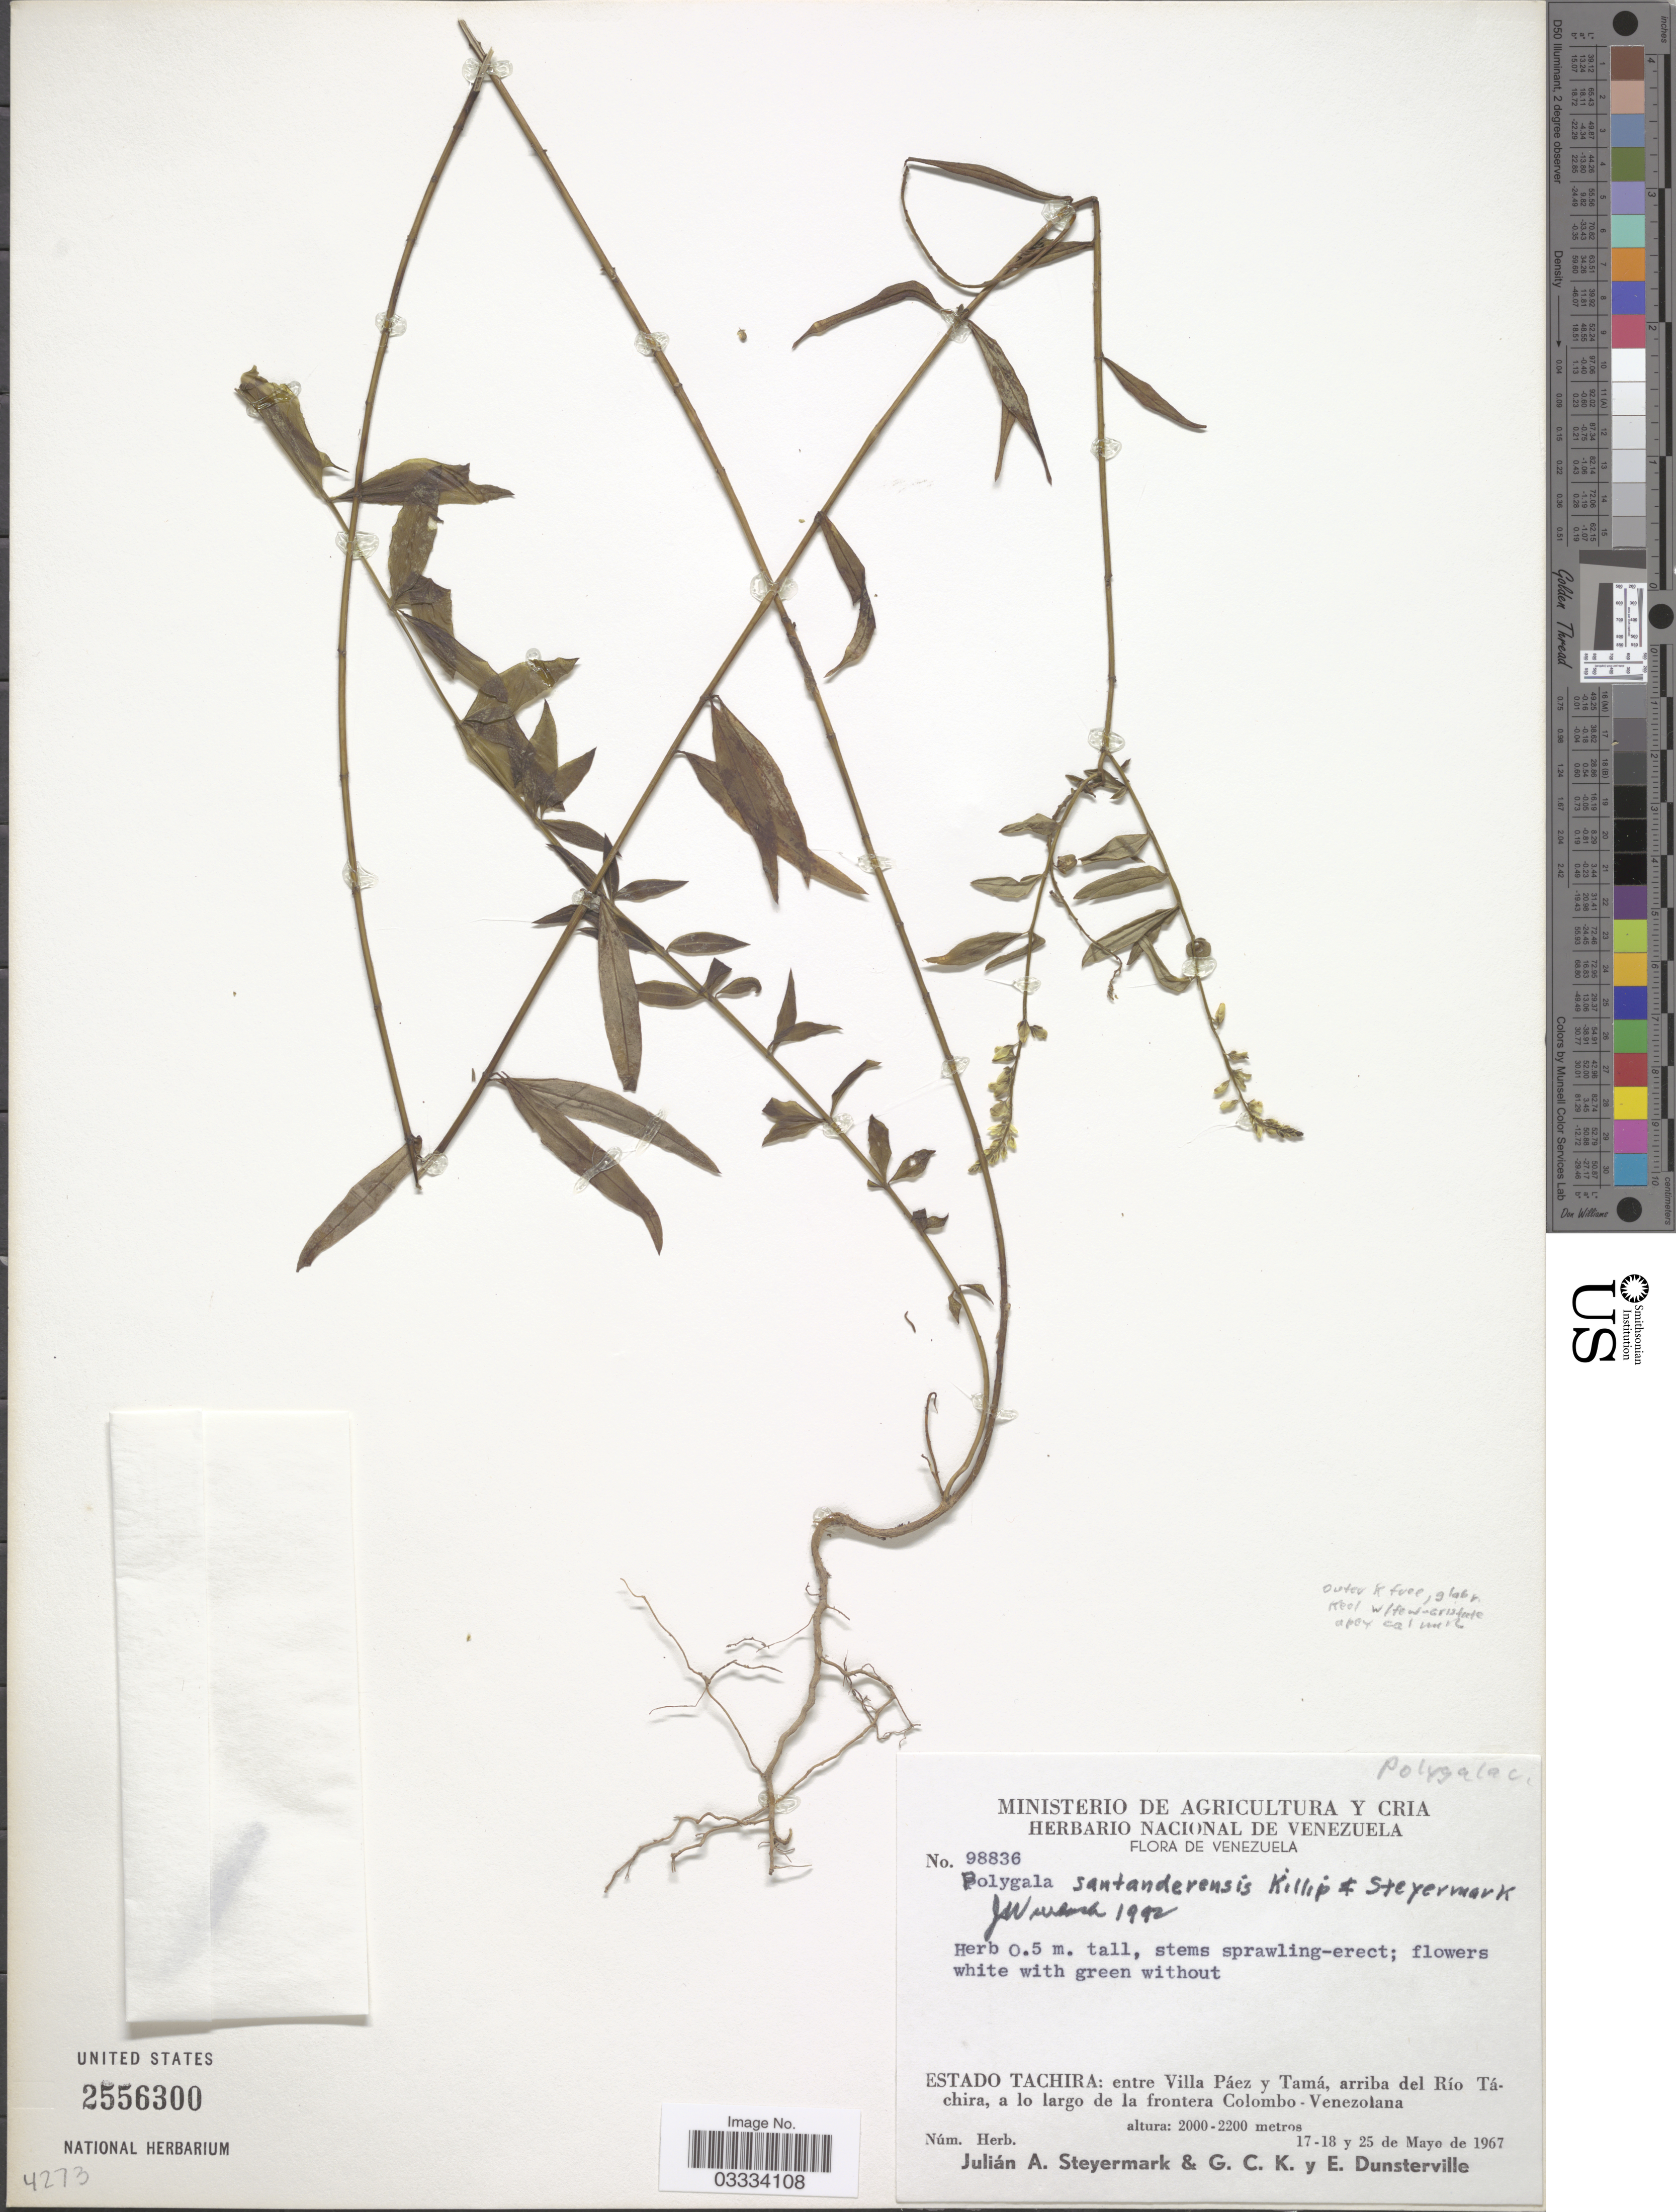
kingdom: Plantae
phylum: Tracheophyta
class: Magnoliopsida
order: Fabales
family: Polygalaceae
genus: Polygala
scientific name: Polygala santanderensis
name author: Killip & Steyerm.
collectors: J. Steyermark, G. C. K. Dunsterville & E. Dunsterville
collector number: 98836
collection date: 1967-05-17/1967-05-25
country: Venezuela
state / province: Tachira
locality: Entre Villa Páez y Tamá, arriba del Río Táchira, a lo largo de la frontera Colombo - Venezolana.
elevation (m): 2000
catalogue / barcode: US 2556300